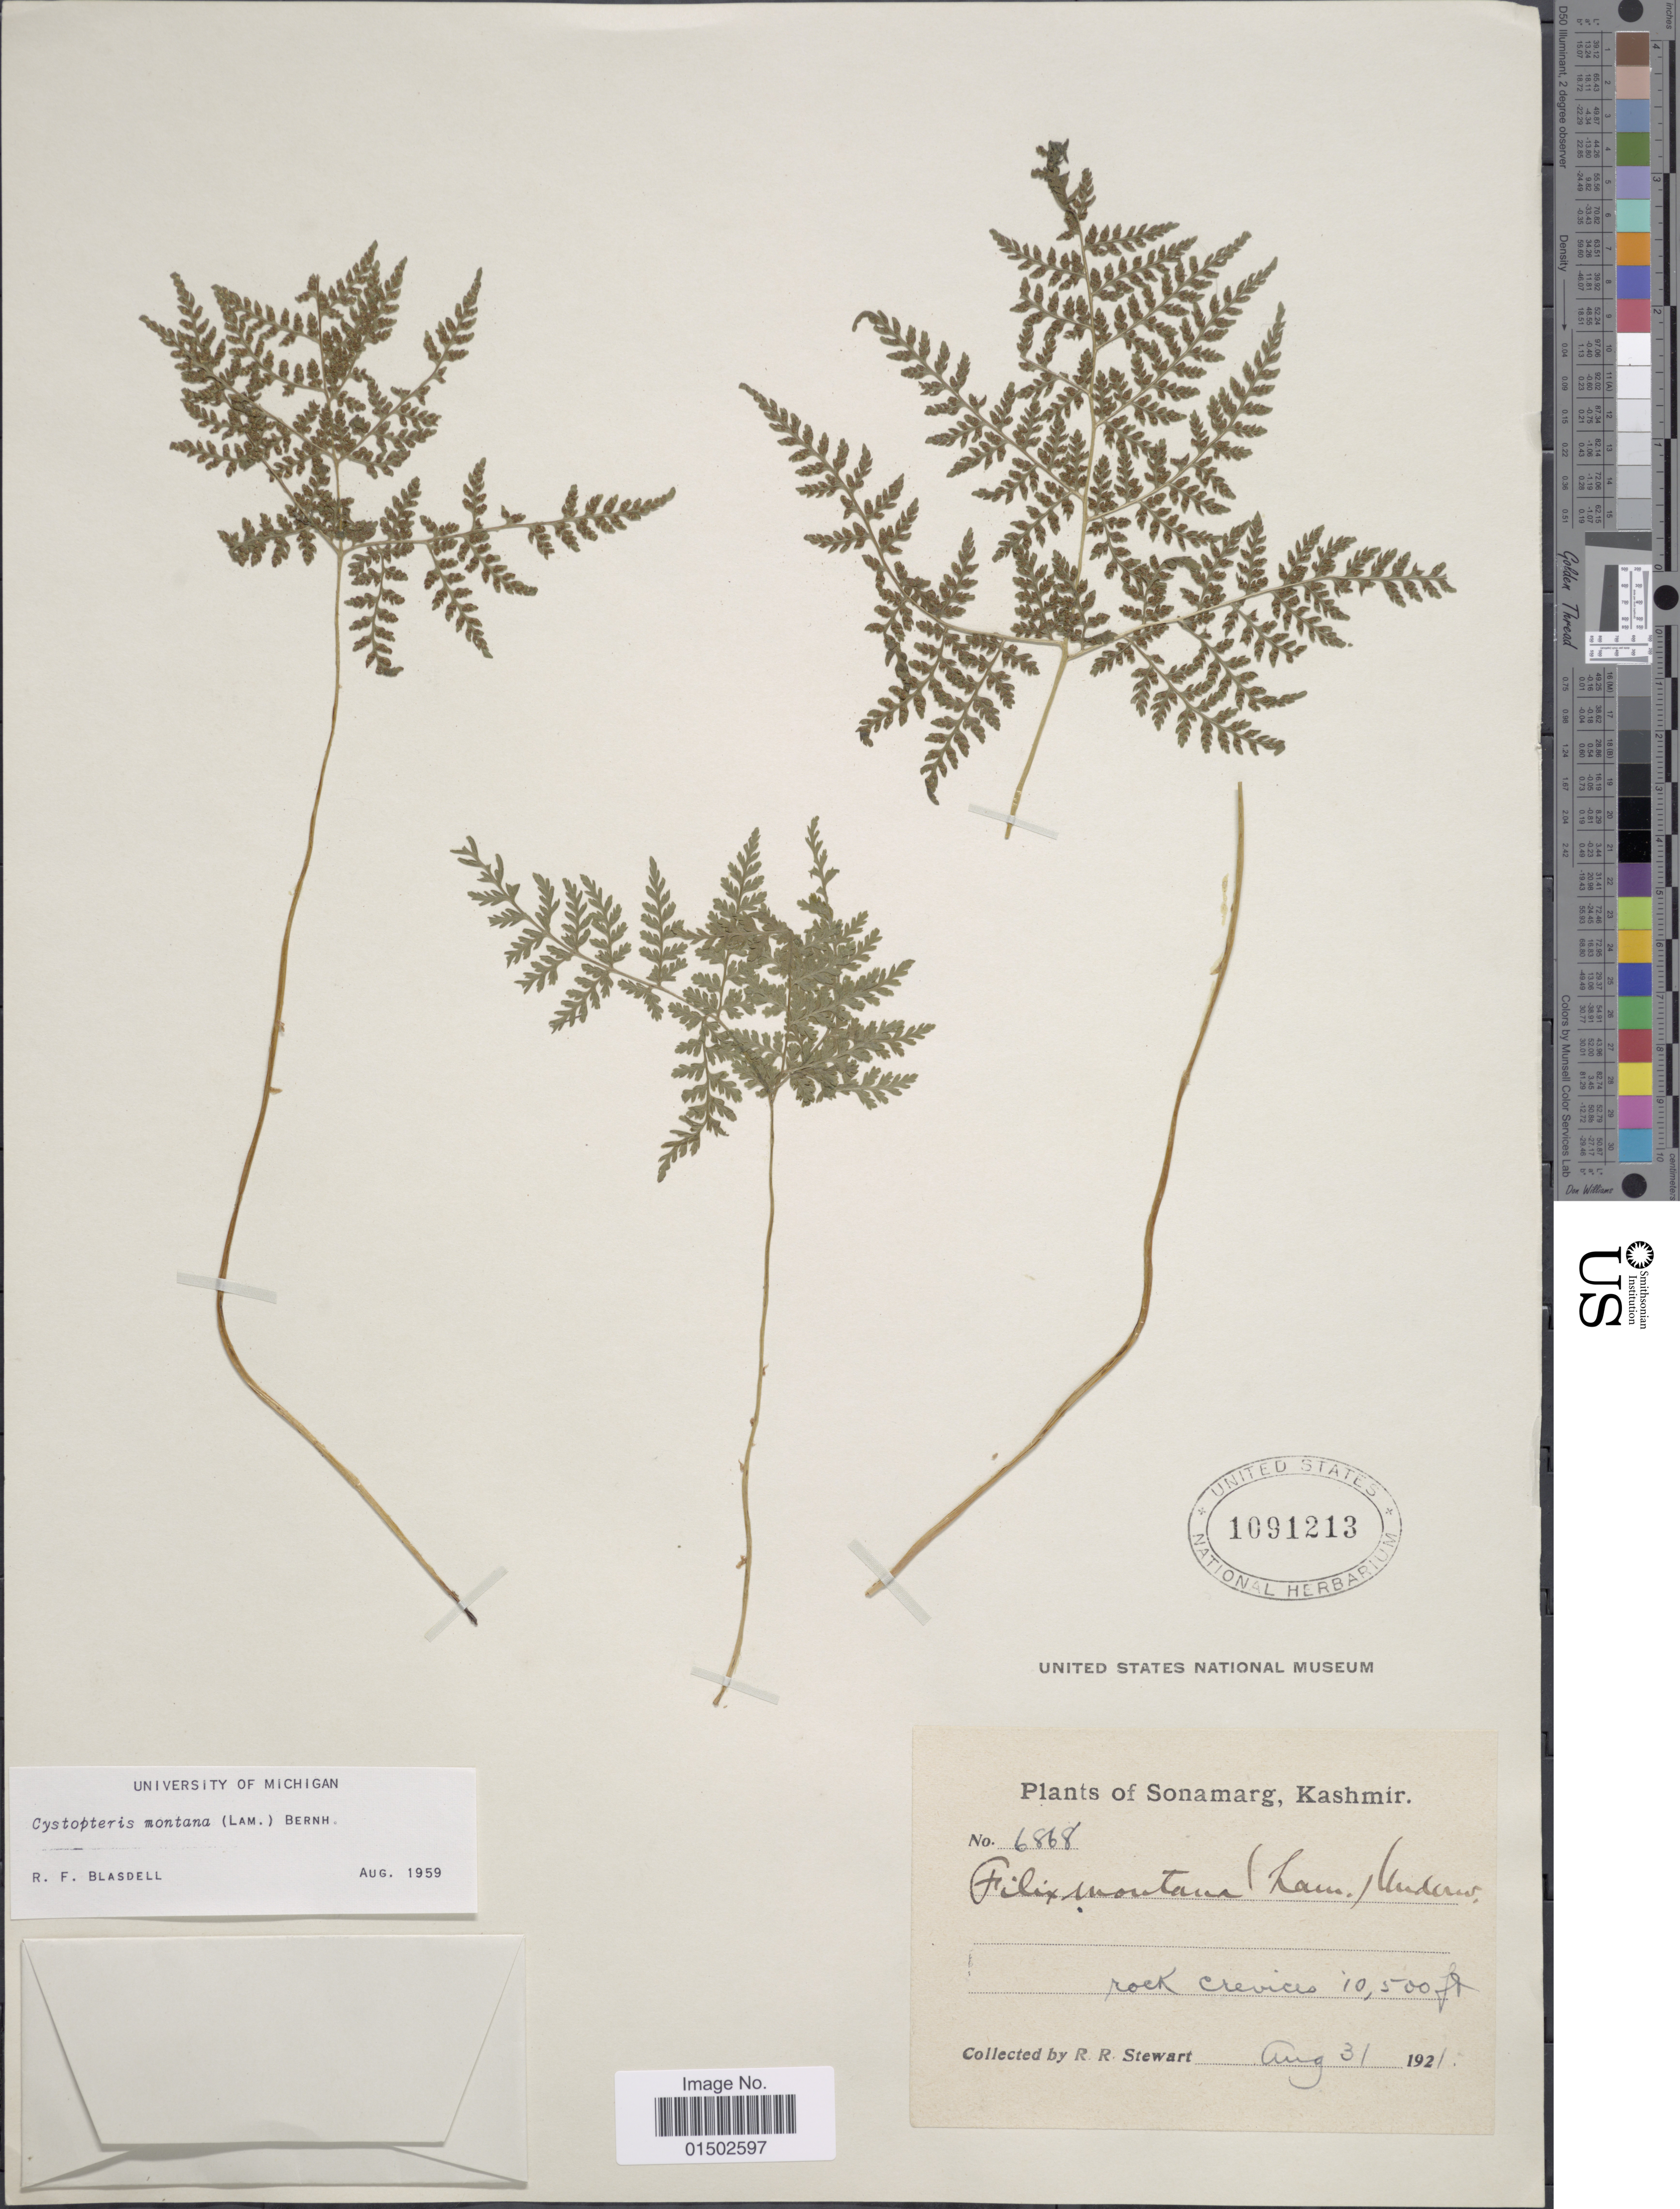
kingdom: Plantae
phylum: Tracheophyta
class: Polypodiopsida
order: Polypodiales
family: Cystopteridaceae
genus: Cystopteris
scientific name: Cystopteris montana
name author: (Lam.) Desv.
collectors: R. R. Stewart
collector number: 6868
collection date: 1921-08-31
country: India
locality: Sonamarg, Kashmir, rock crevices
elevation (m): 3200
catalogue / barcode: US 1091213